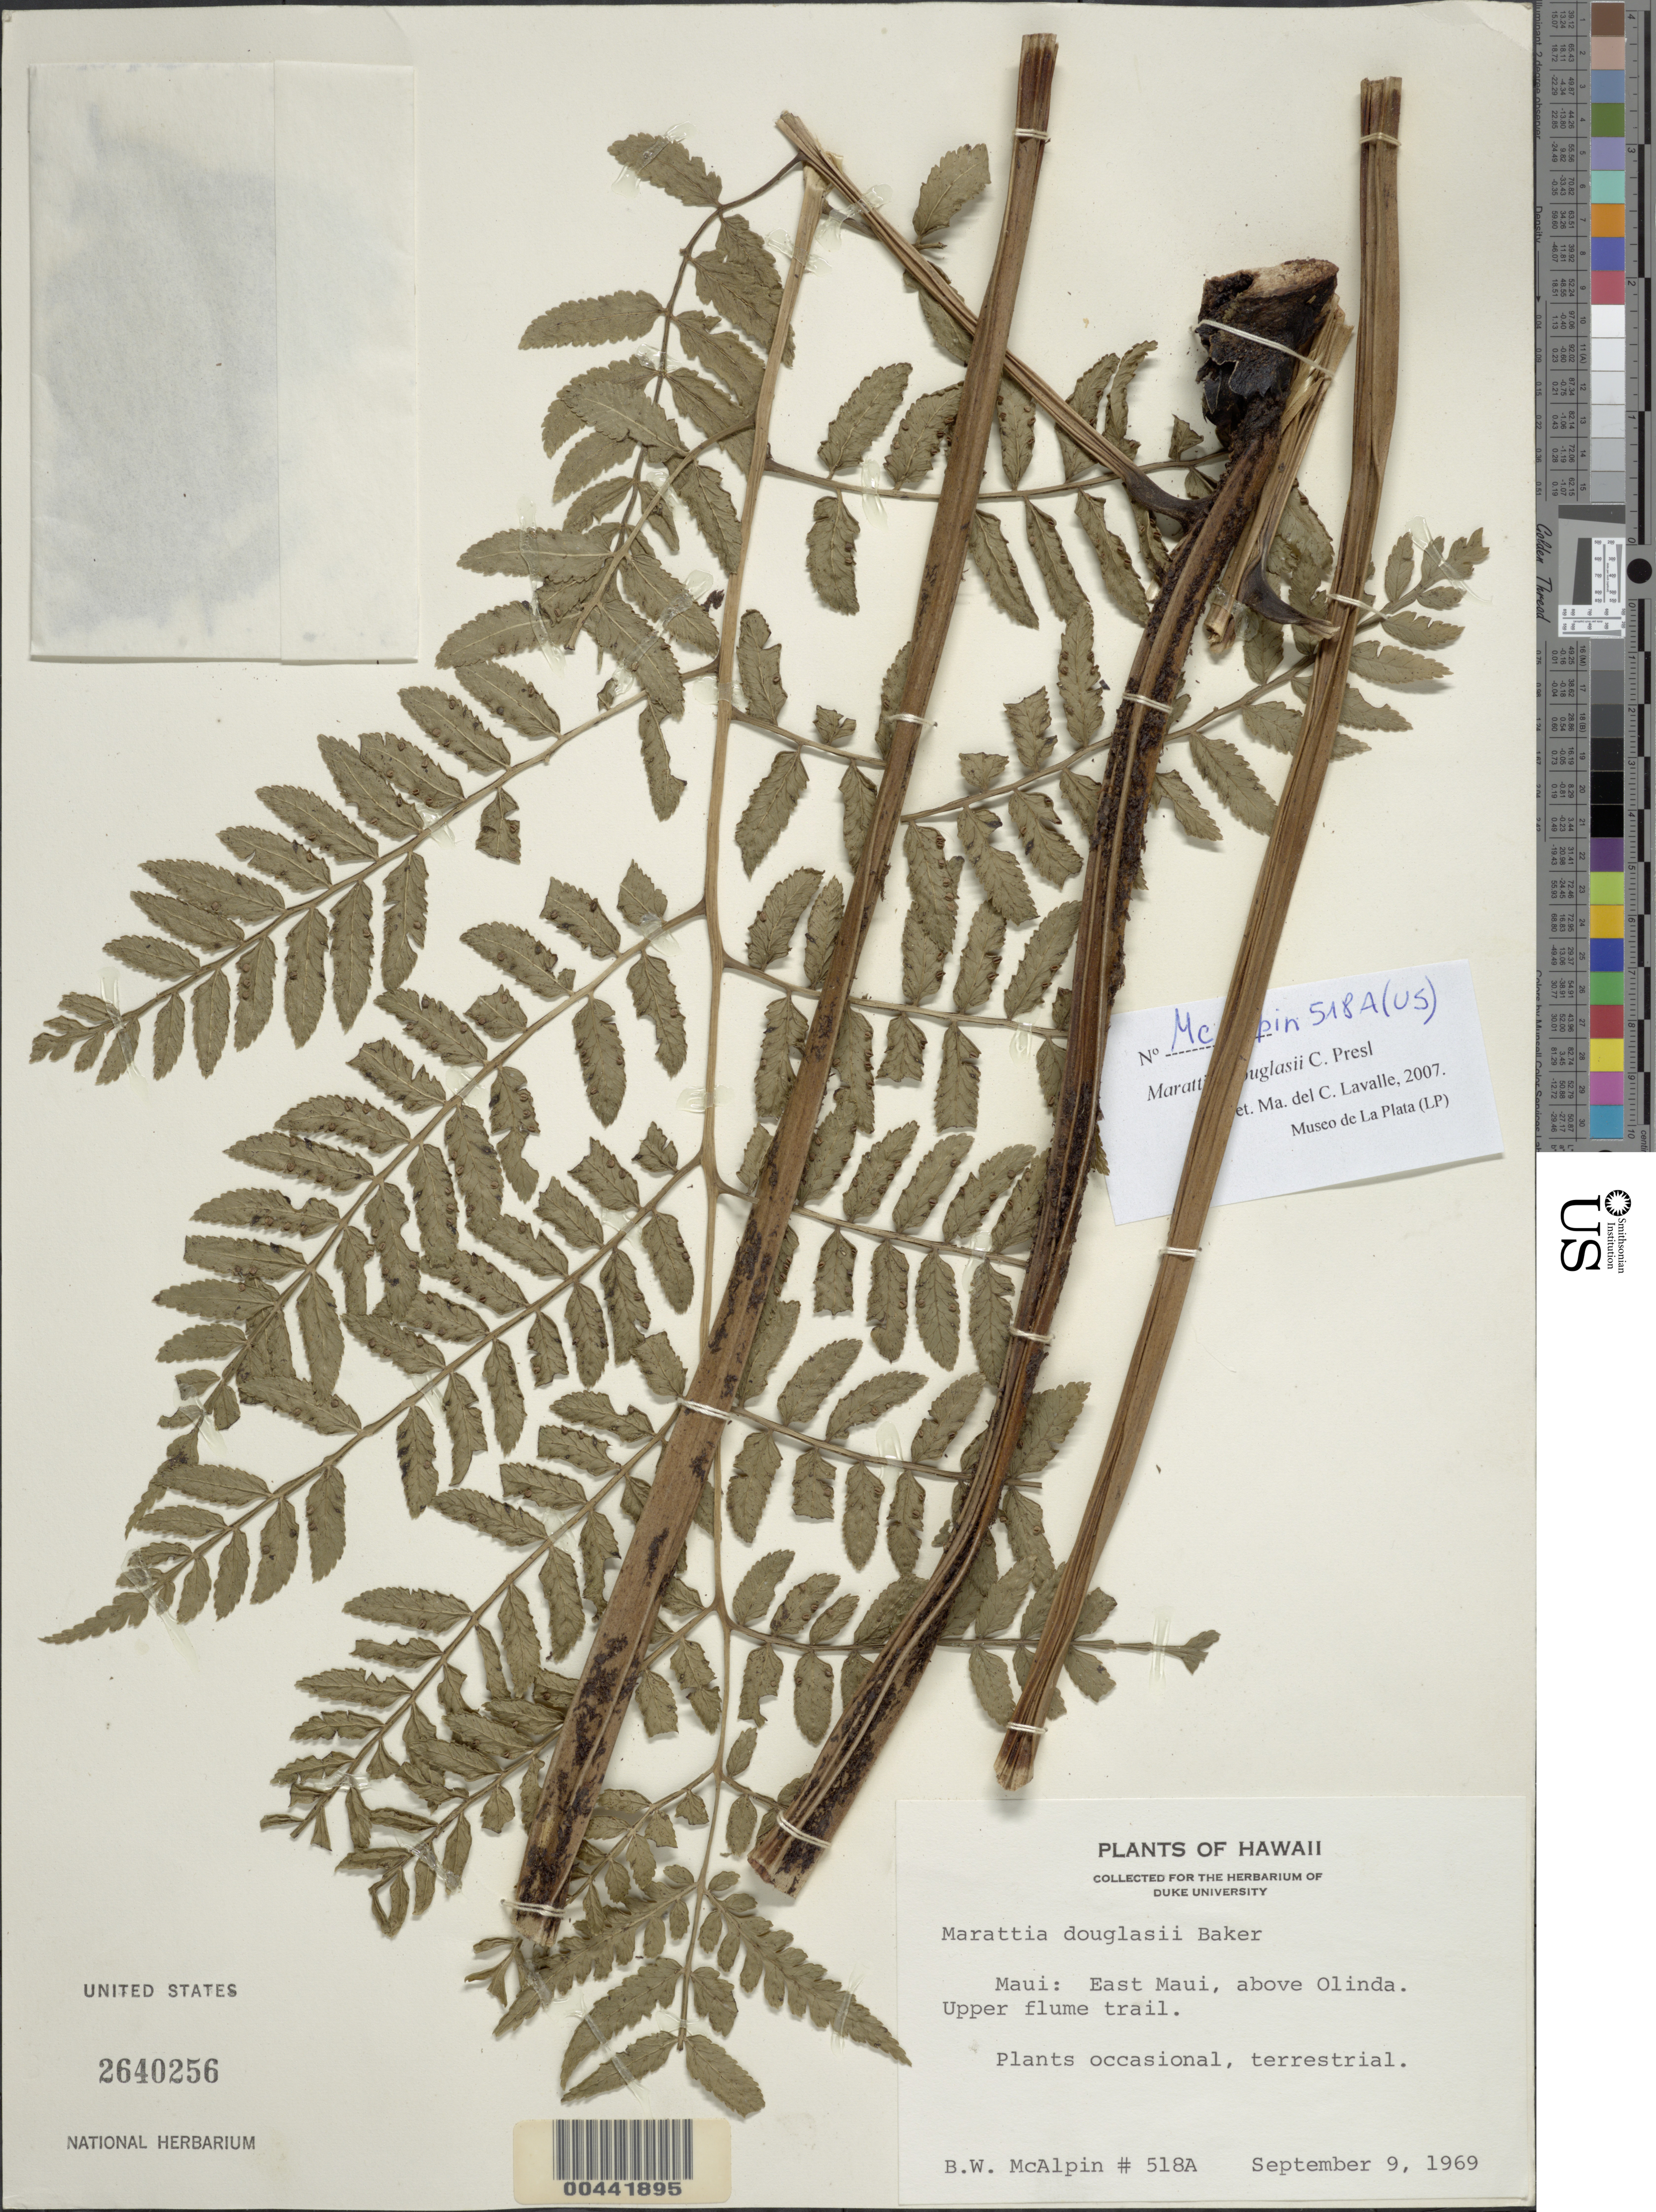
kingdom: Plantae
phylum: Tracheophyta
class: Polypodiopsida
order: Marattiales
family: Marattiaceae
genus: Marattia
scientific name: Marattia douglasii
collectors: B. McAlpine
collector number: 518a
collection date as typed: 9 Sep 1969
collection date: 1969-09-09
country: United States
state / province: Hawaii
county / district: Maui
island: Maui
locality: E Maui, above Olinda, Upper flume trail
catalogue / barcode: US 2640256